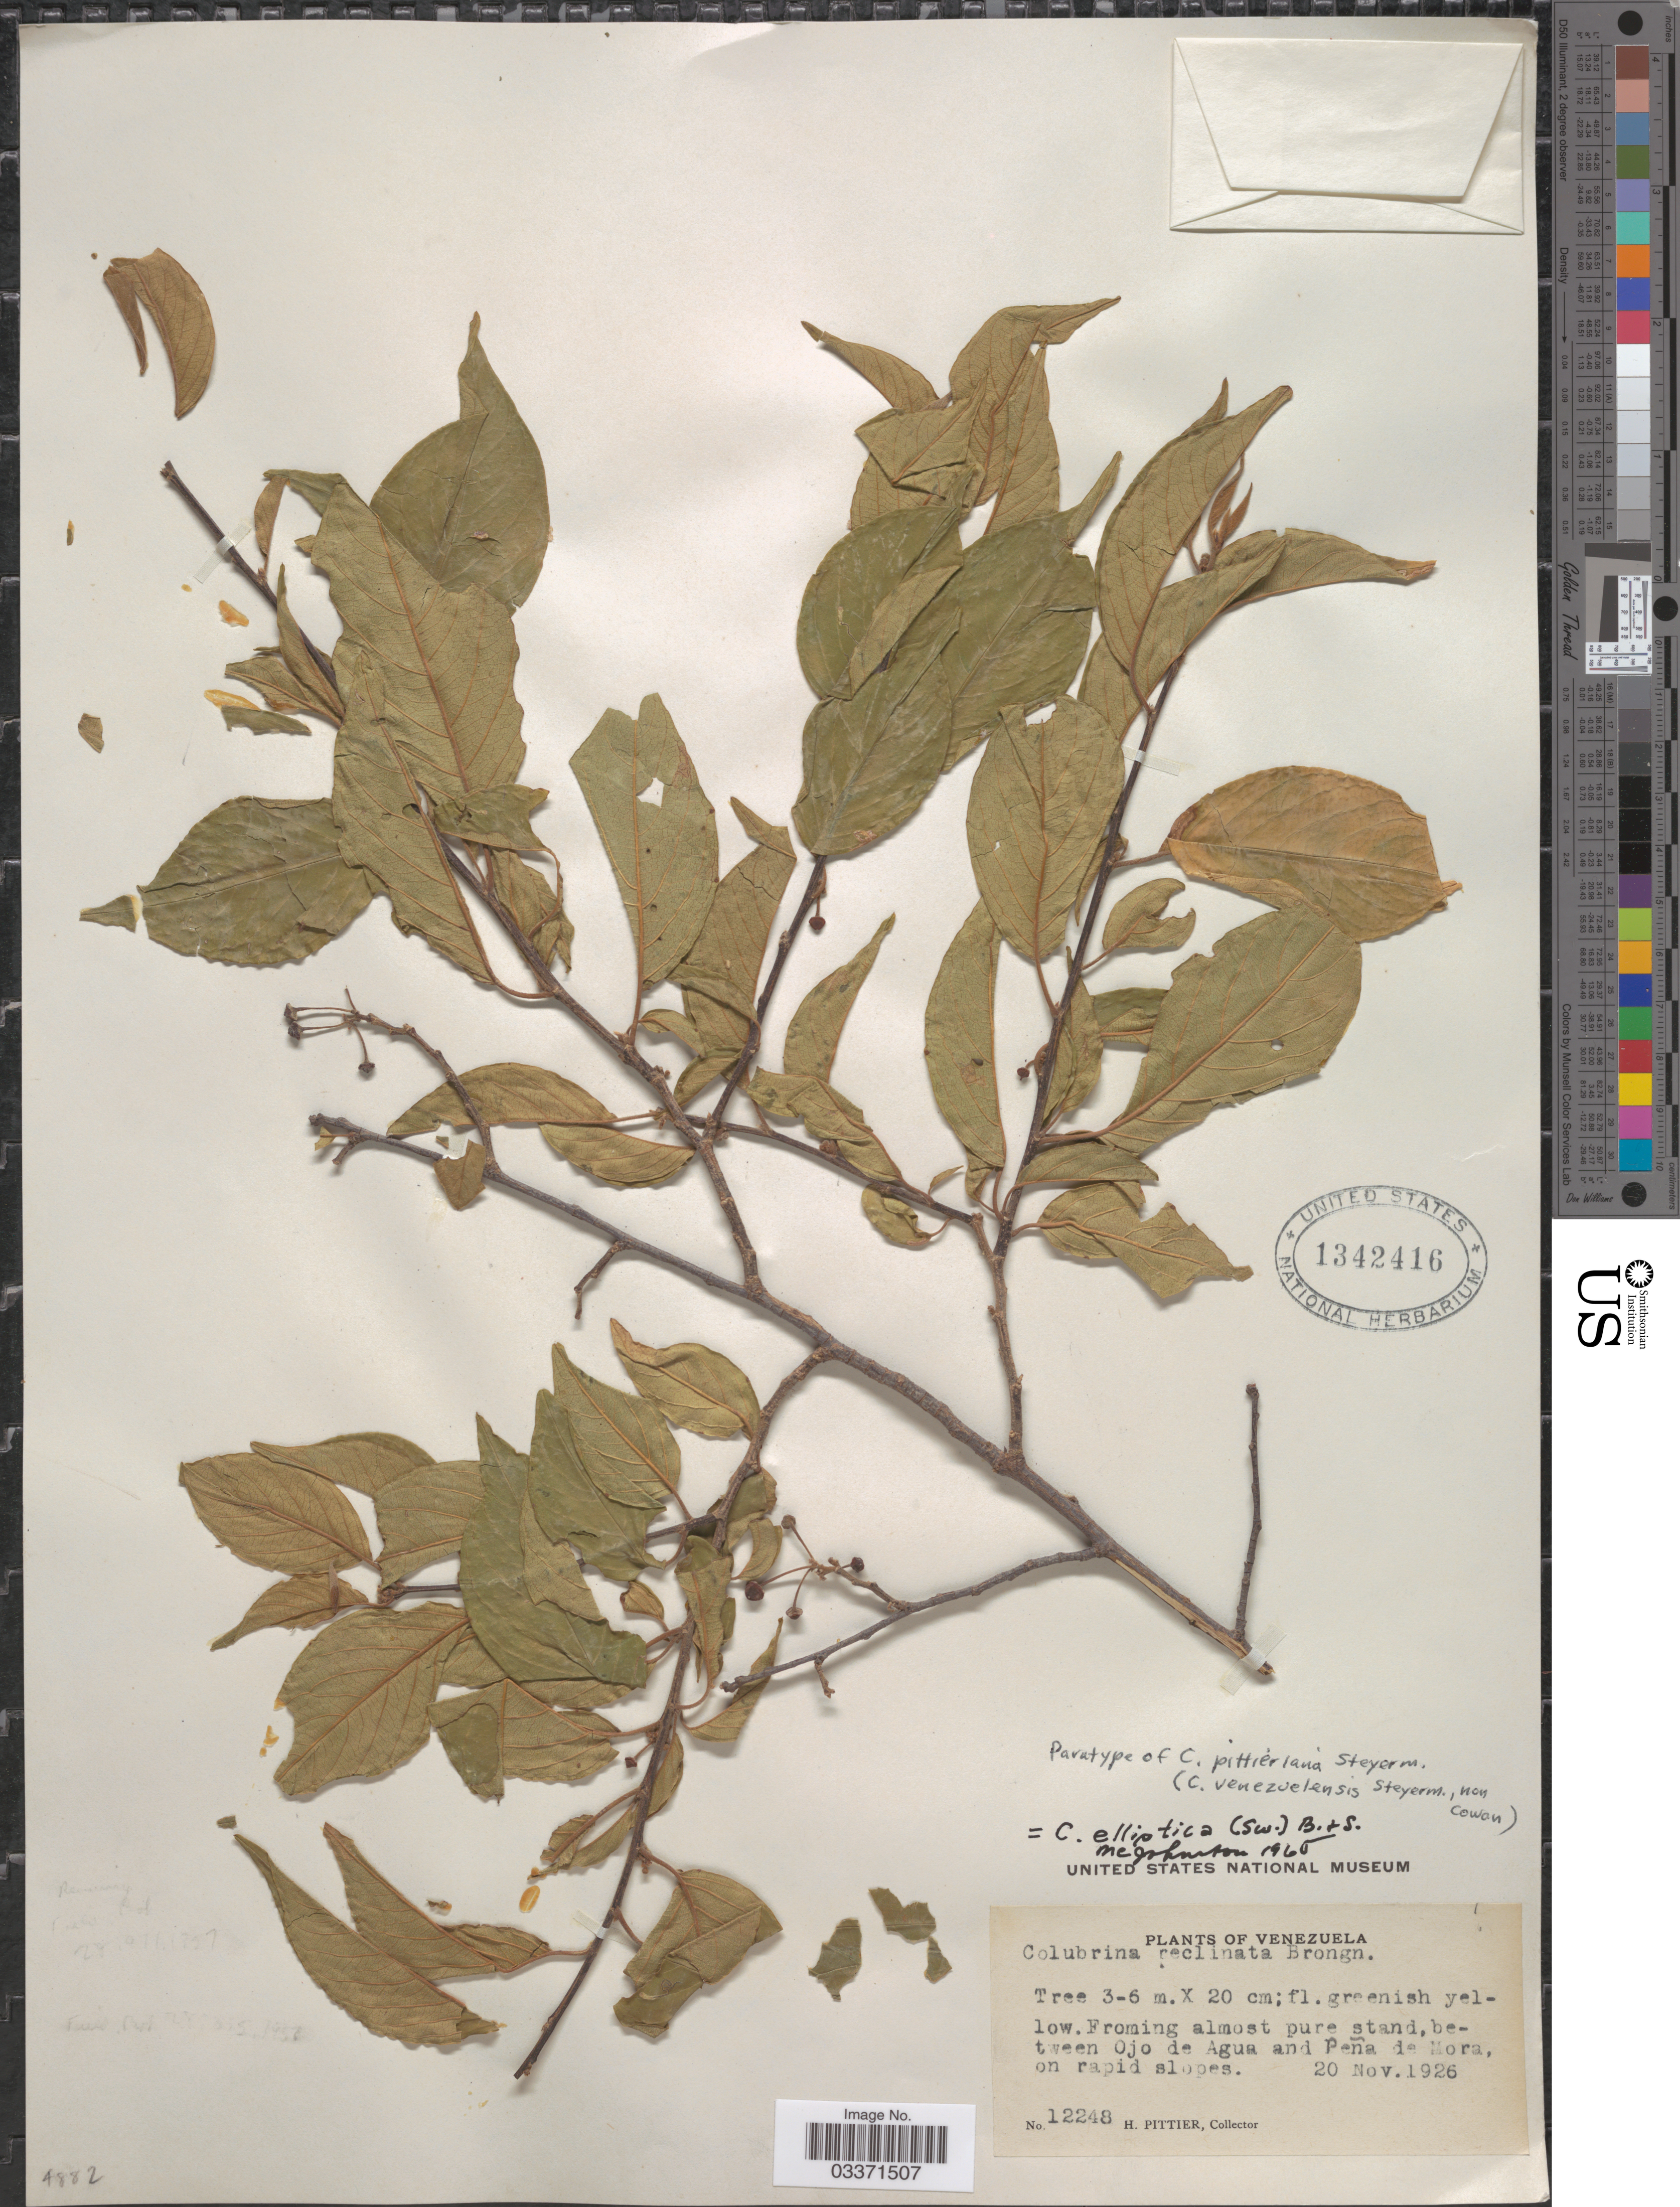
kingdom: Plantae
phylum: Tracheophyta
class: Magnoliopsida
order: Rosales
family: Rhamnaceae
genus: Colubrina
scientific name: Colubrina elliptica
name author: (Sw.) Brizicky & W.L. Stern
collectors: H. F. Pittier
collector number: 12248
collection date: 1926-11-20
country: Venezuela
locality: Froming almost pure stand between Ojo de Agua and Peña de Mora, on rapid slopes.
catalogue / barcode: US 1342416